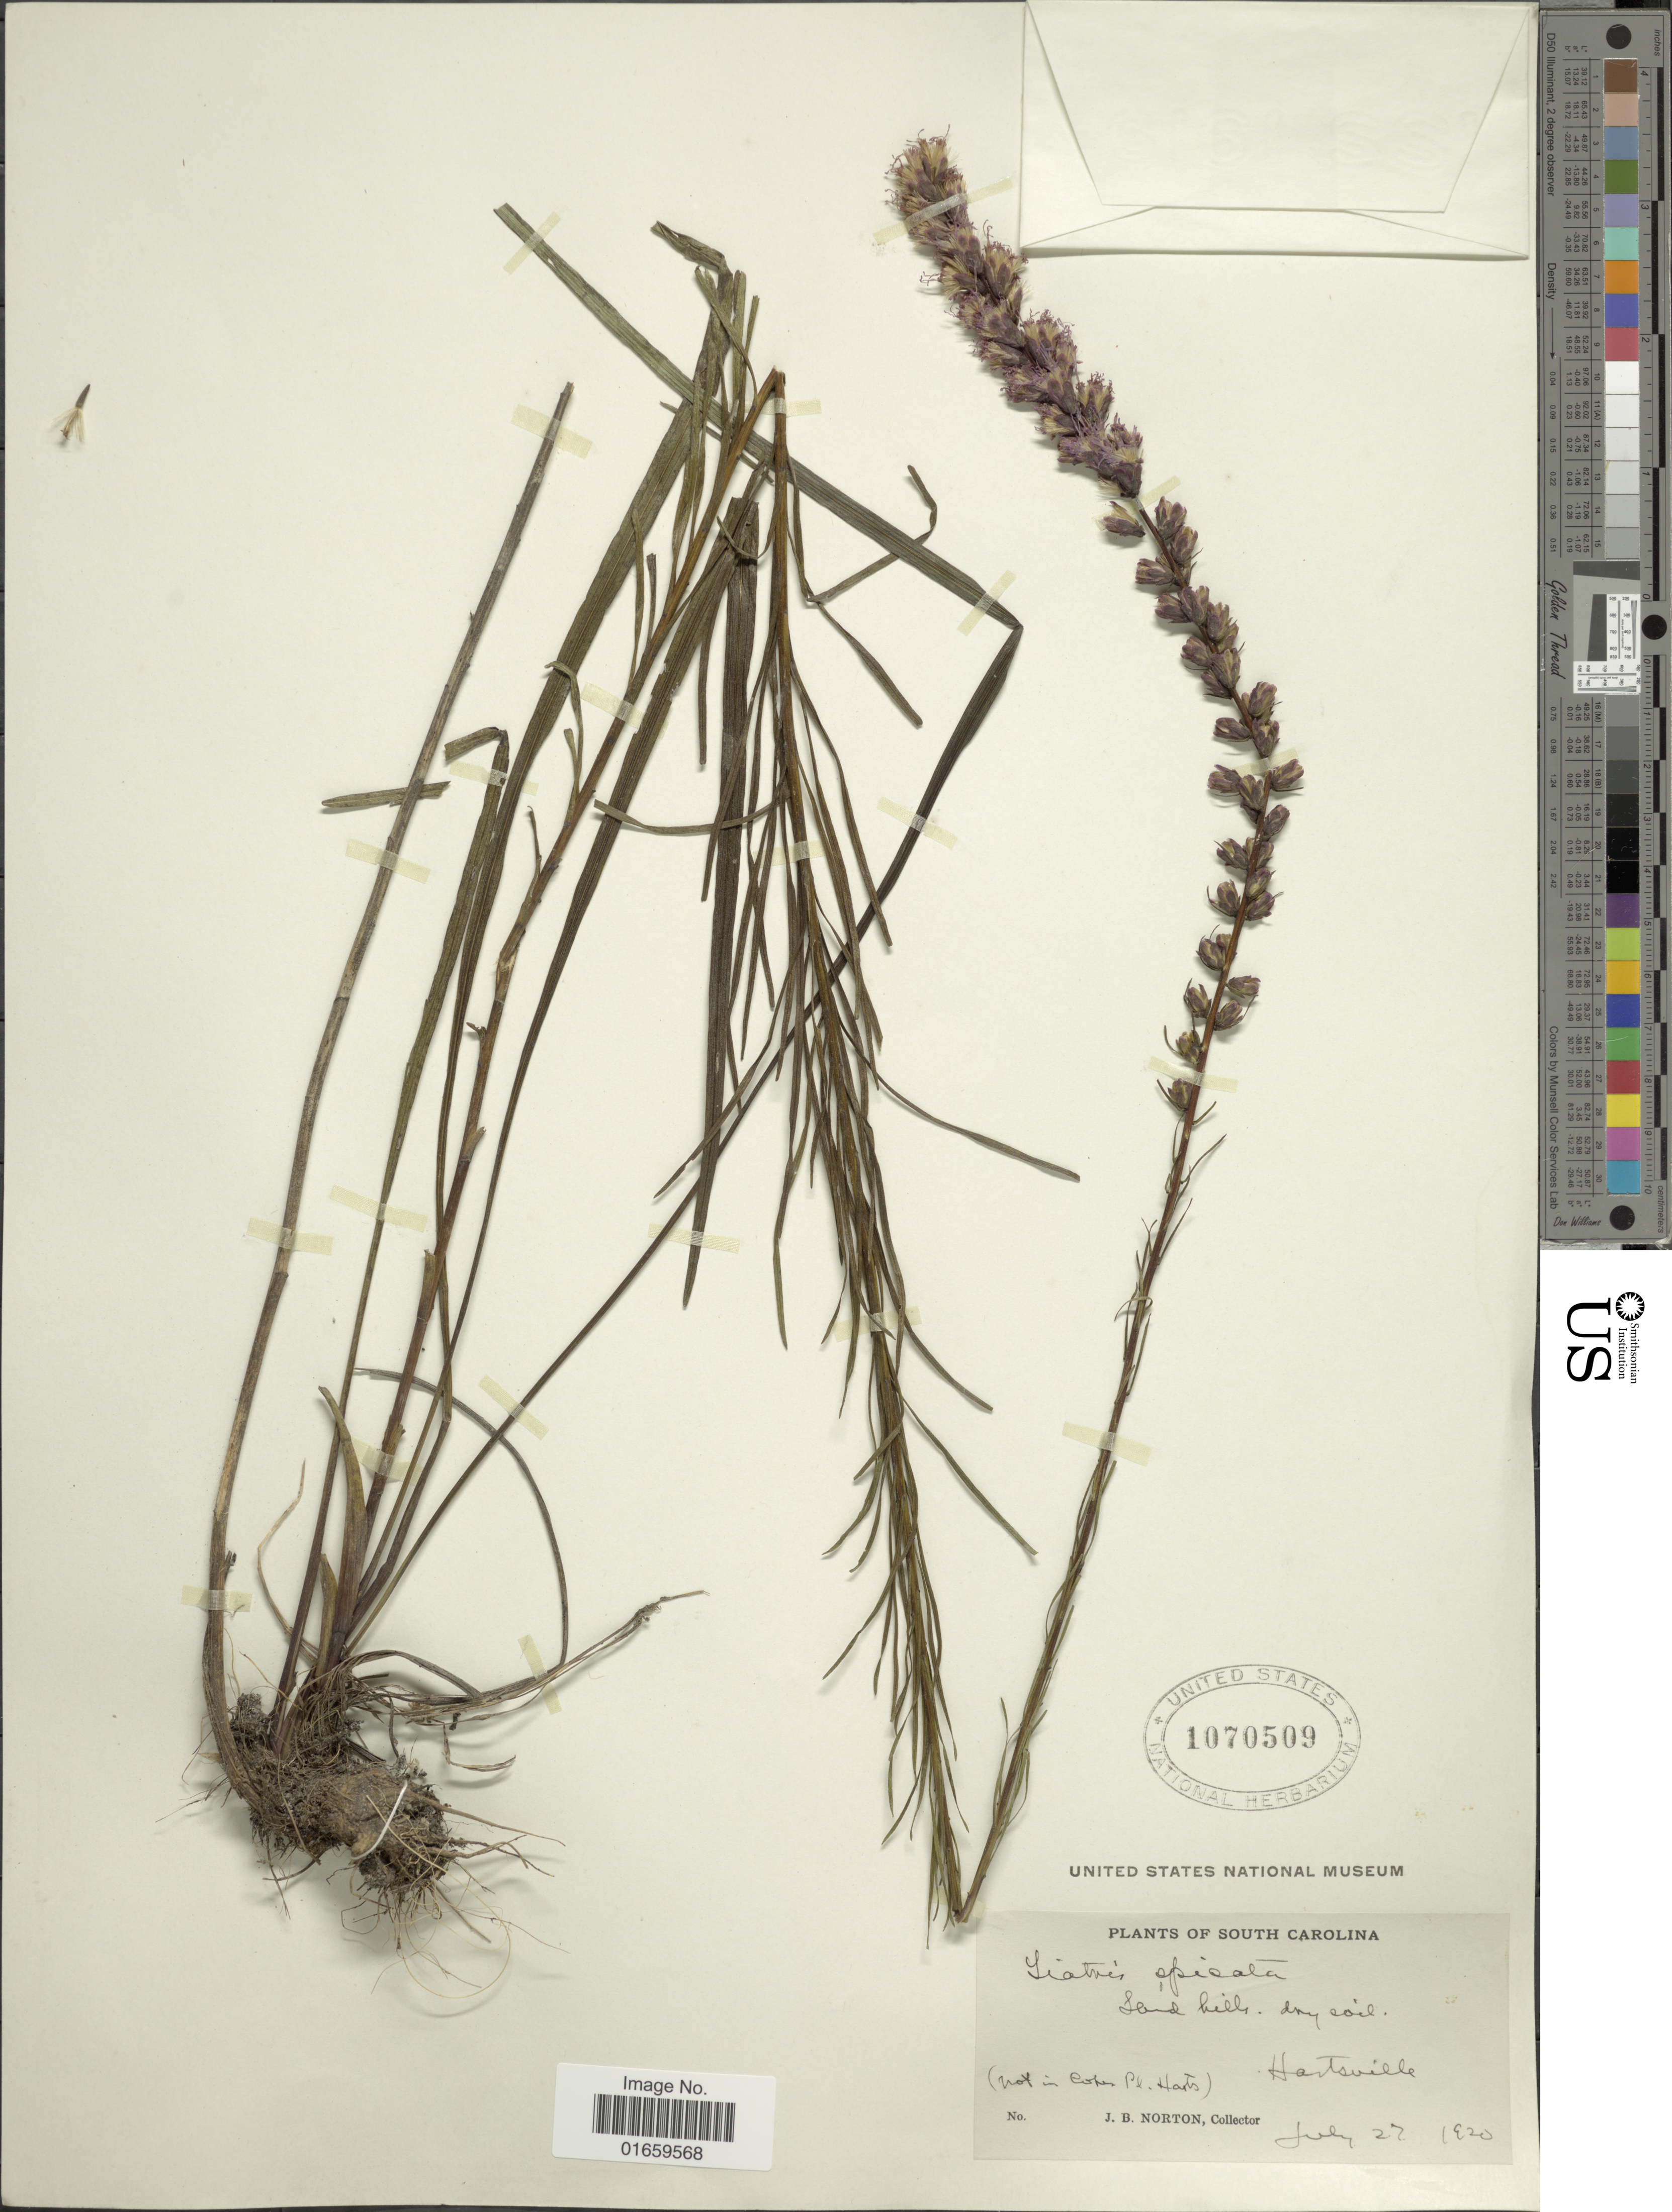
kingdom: Plantae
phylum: Tracheophyta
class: Magnoliopsida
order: Asterales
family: Asteraceae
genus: Liatris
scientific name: Liatris spicata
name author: (L.) Willd.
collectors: J. B. Norton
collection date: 1920-07-22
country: United States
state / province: South Carolina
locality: Hartsville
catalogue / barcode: US 1070509